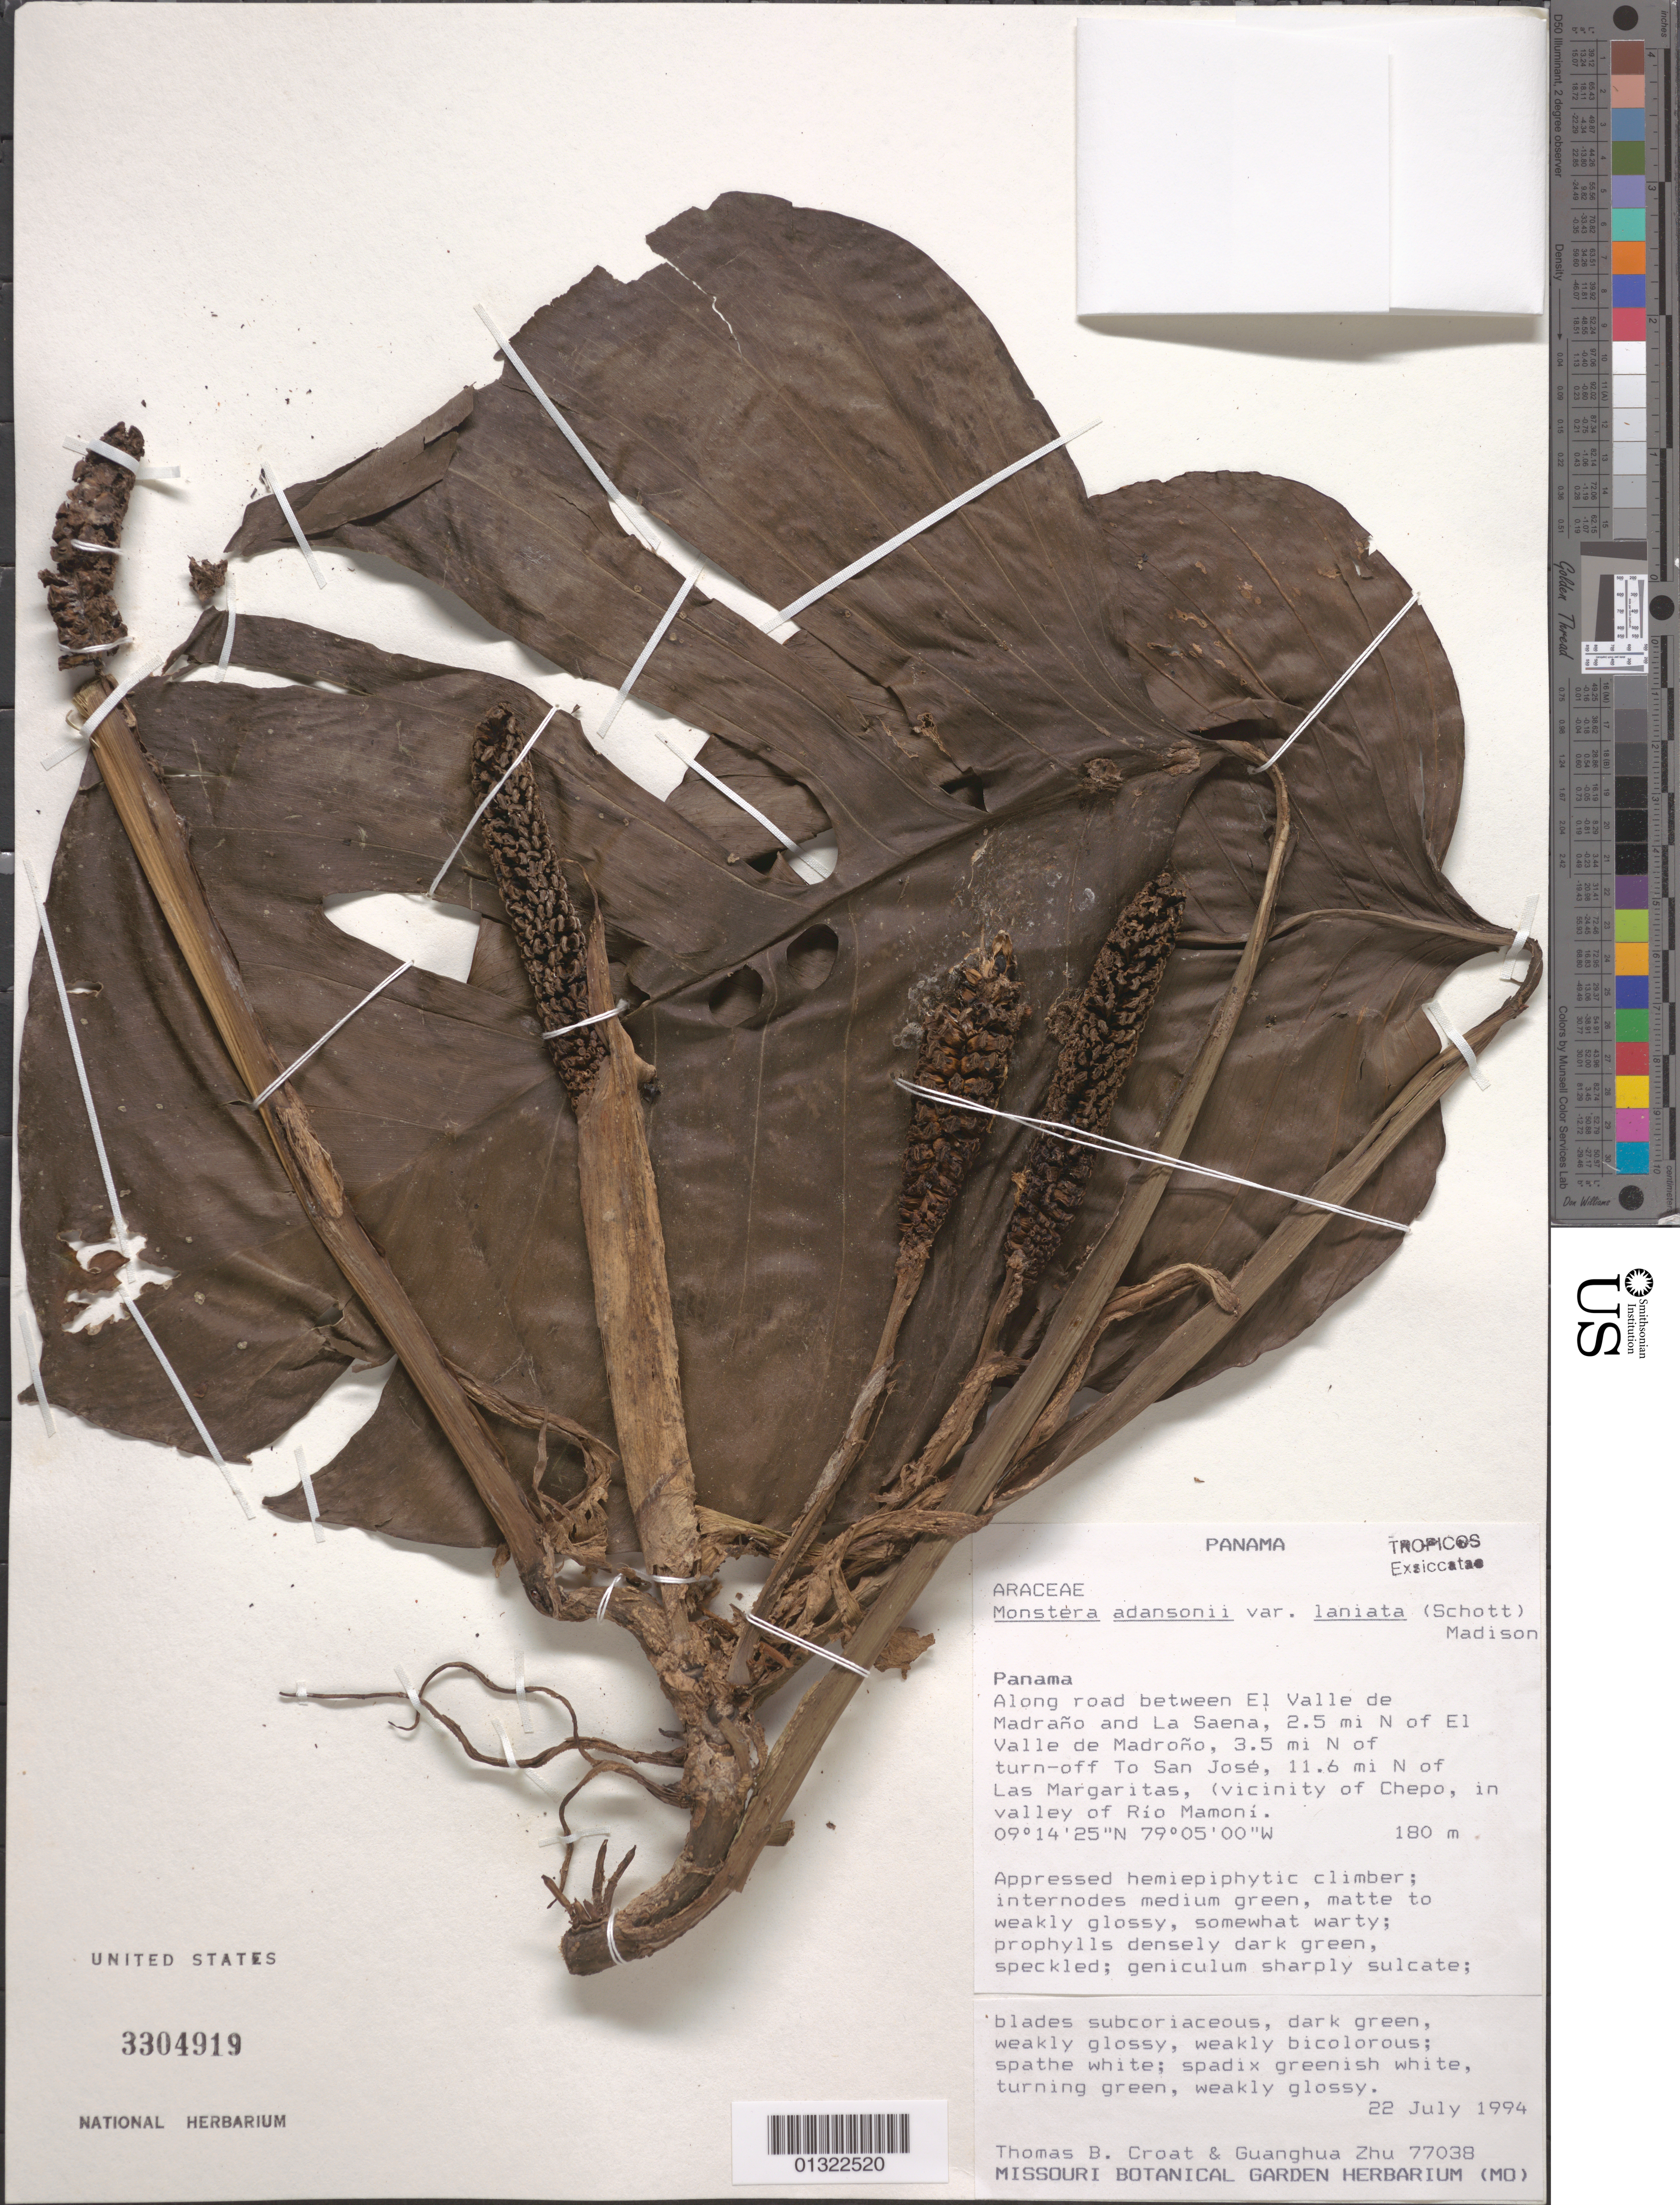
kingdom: Plantae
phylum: Tracheophyta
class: Liliopsida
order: Alismatales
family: Araceae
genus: Monstera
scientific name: Monstera adansonii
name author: Schott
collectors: T. B. Croat & Zhu Guanghua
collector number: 77038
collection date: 1994-07-22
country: Panama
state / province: Panamá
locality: Along road between El Valle de Madraño and La Saena, 2.5 mi N of El Valle de Madroño, 3.5 mi N of turn-off to San José, 11.6 mi N of Las Margaritas, (vicinity of Chepo, in valley of Río Mamoní.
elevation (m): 180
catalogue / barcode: US 3304919